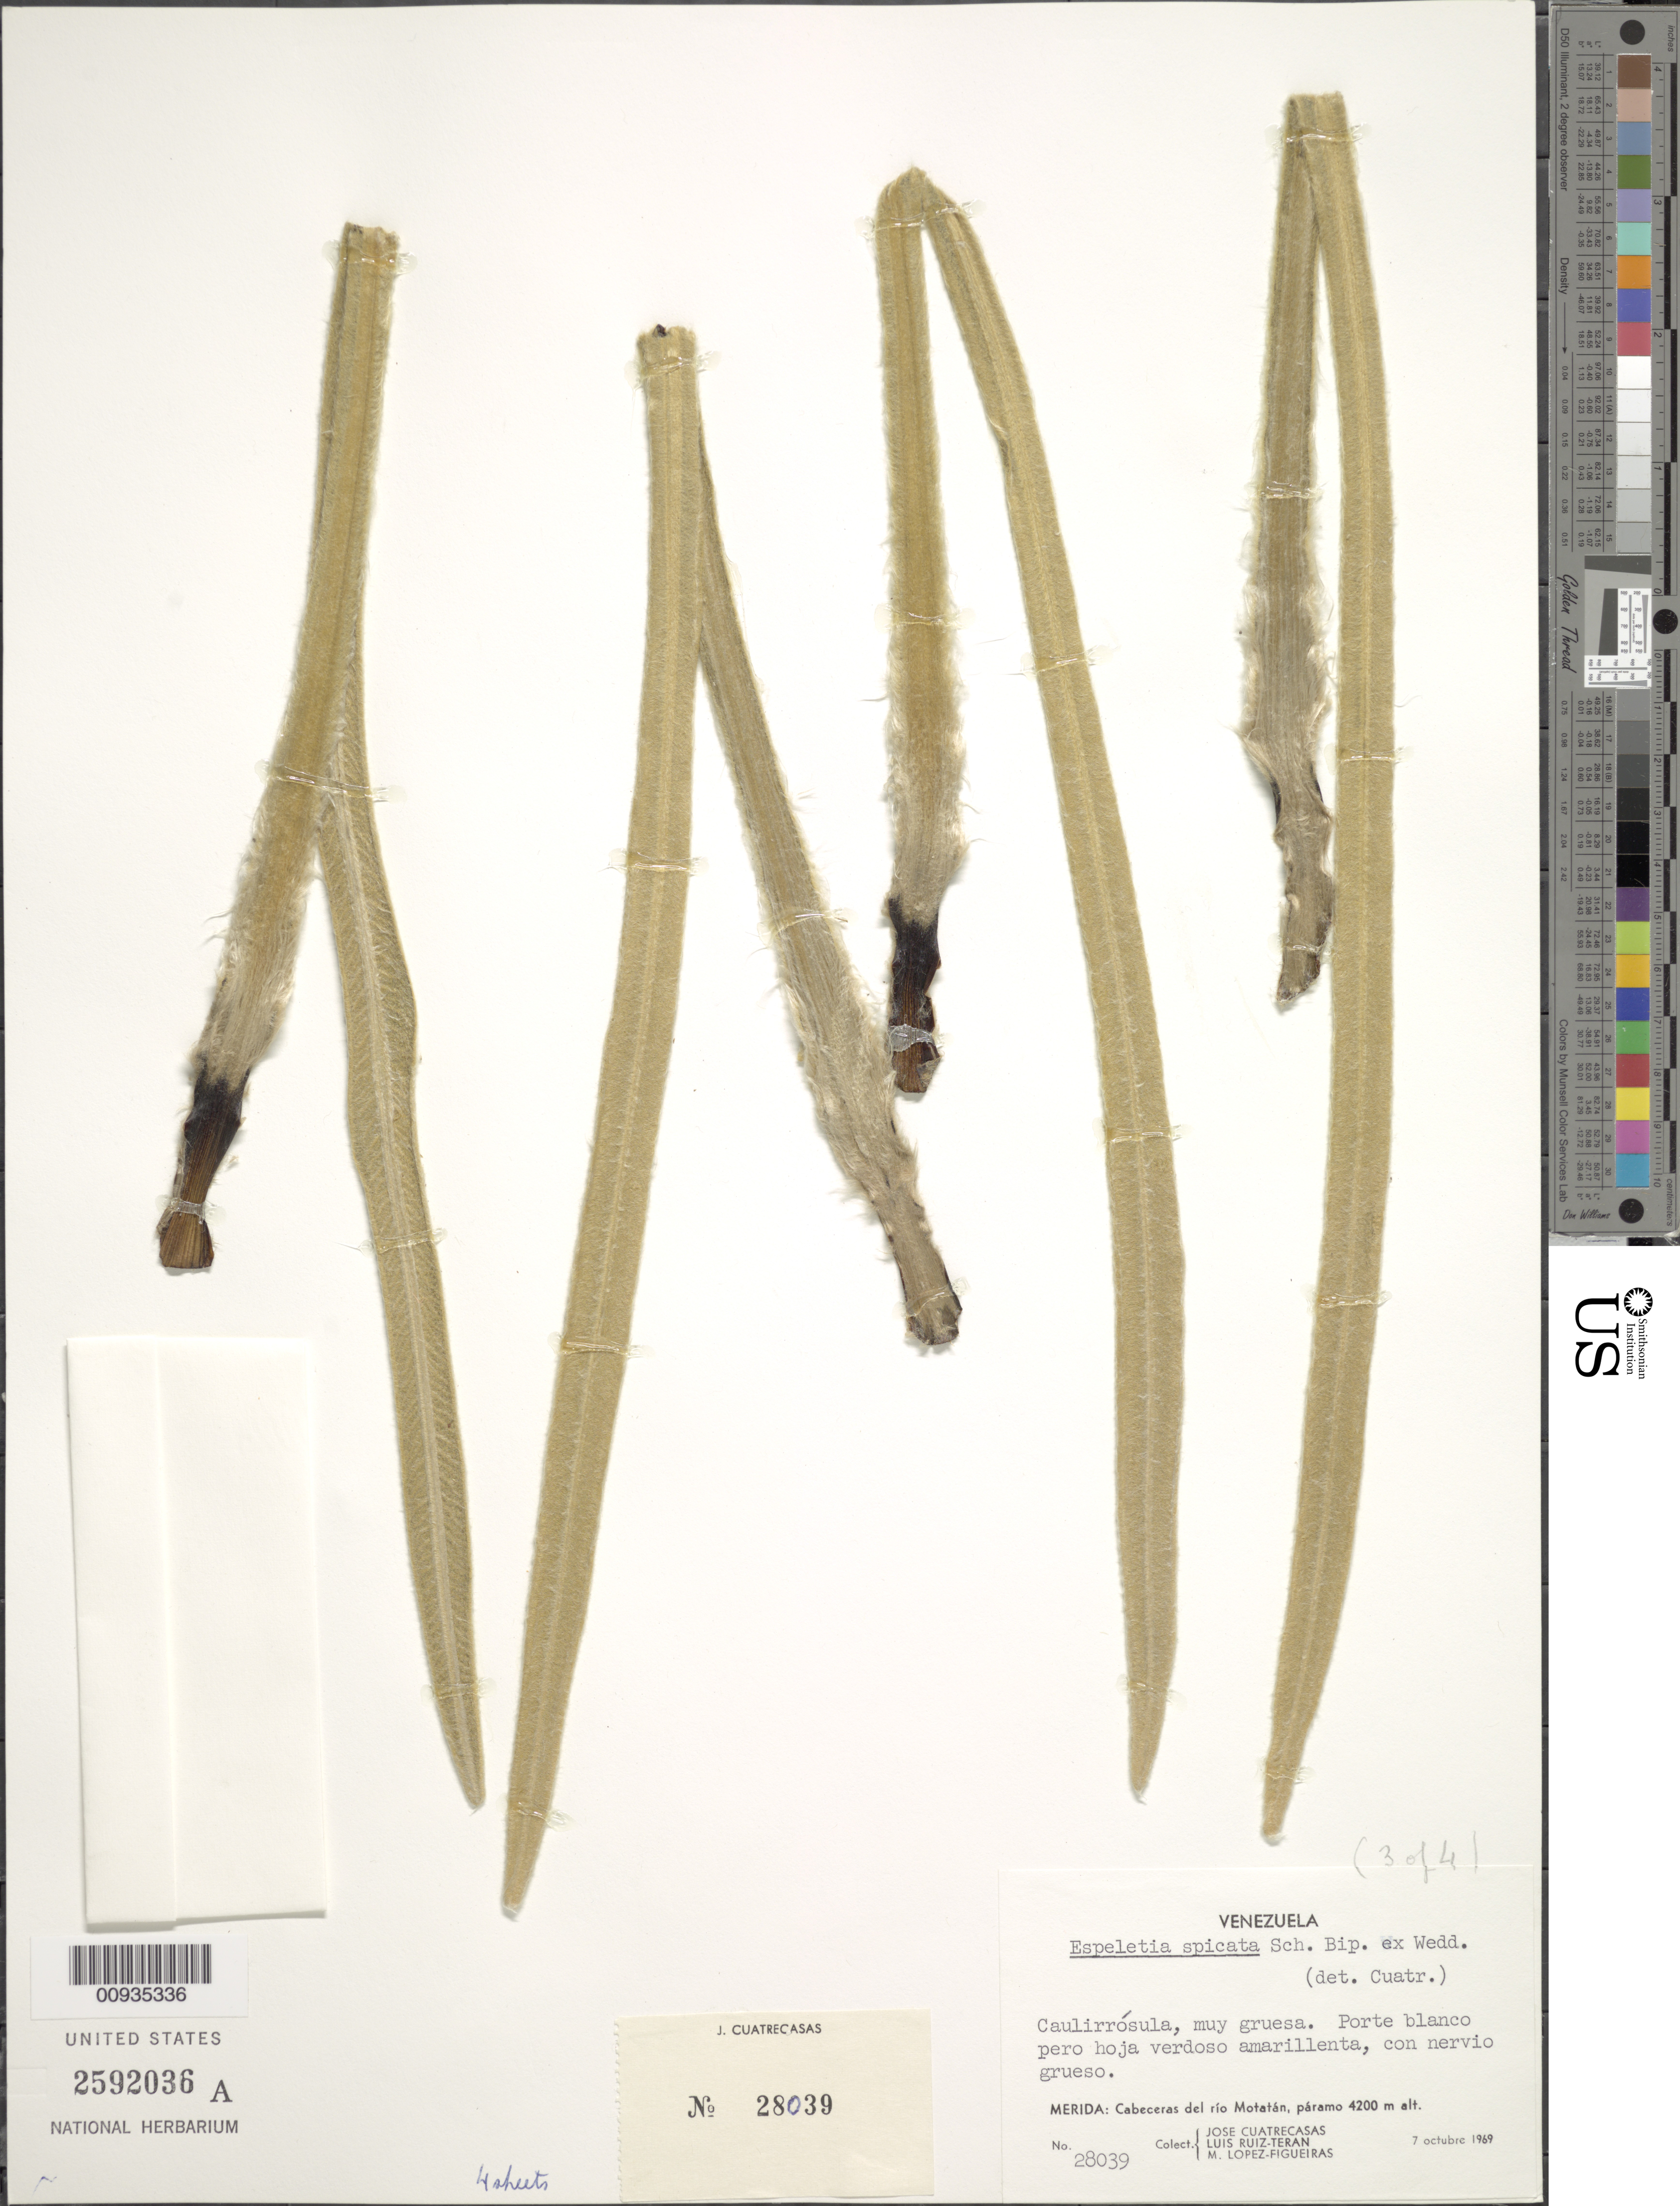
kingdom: Plantae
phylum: Tracheophyta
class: Magnoliopsida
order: Asterales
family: Asteraceae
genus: Coespeletia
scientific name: Coespeletia spicata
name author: (Sch. Bip. ex Wedd.) Cuatrec.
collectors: J. Cuatrecasas, L. Teran & M. López Figueiras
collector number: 28039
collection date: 1969-10-07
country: Venezuela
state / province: Mérida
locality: Cabeceras del rio Motatan, paramo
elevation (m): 4200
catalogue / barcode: US 2592036A